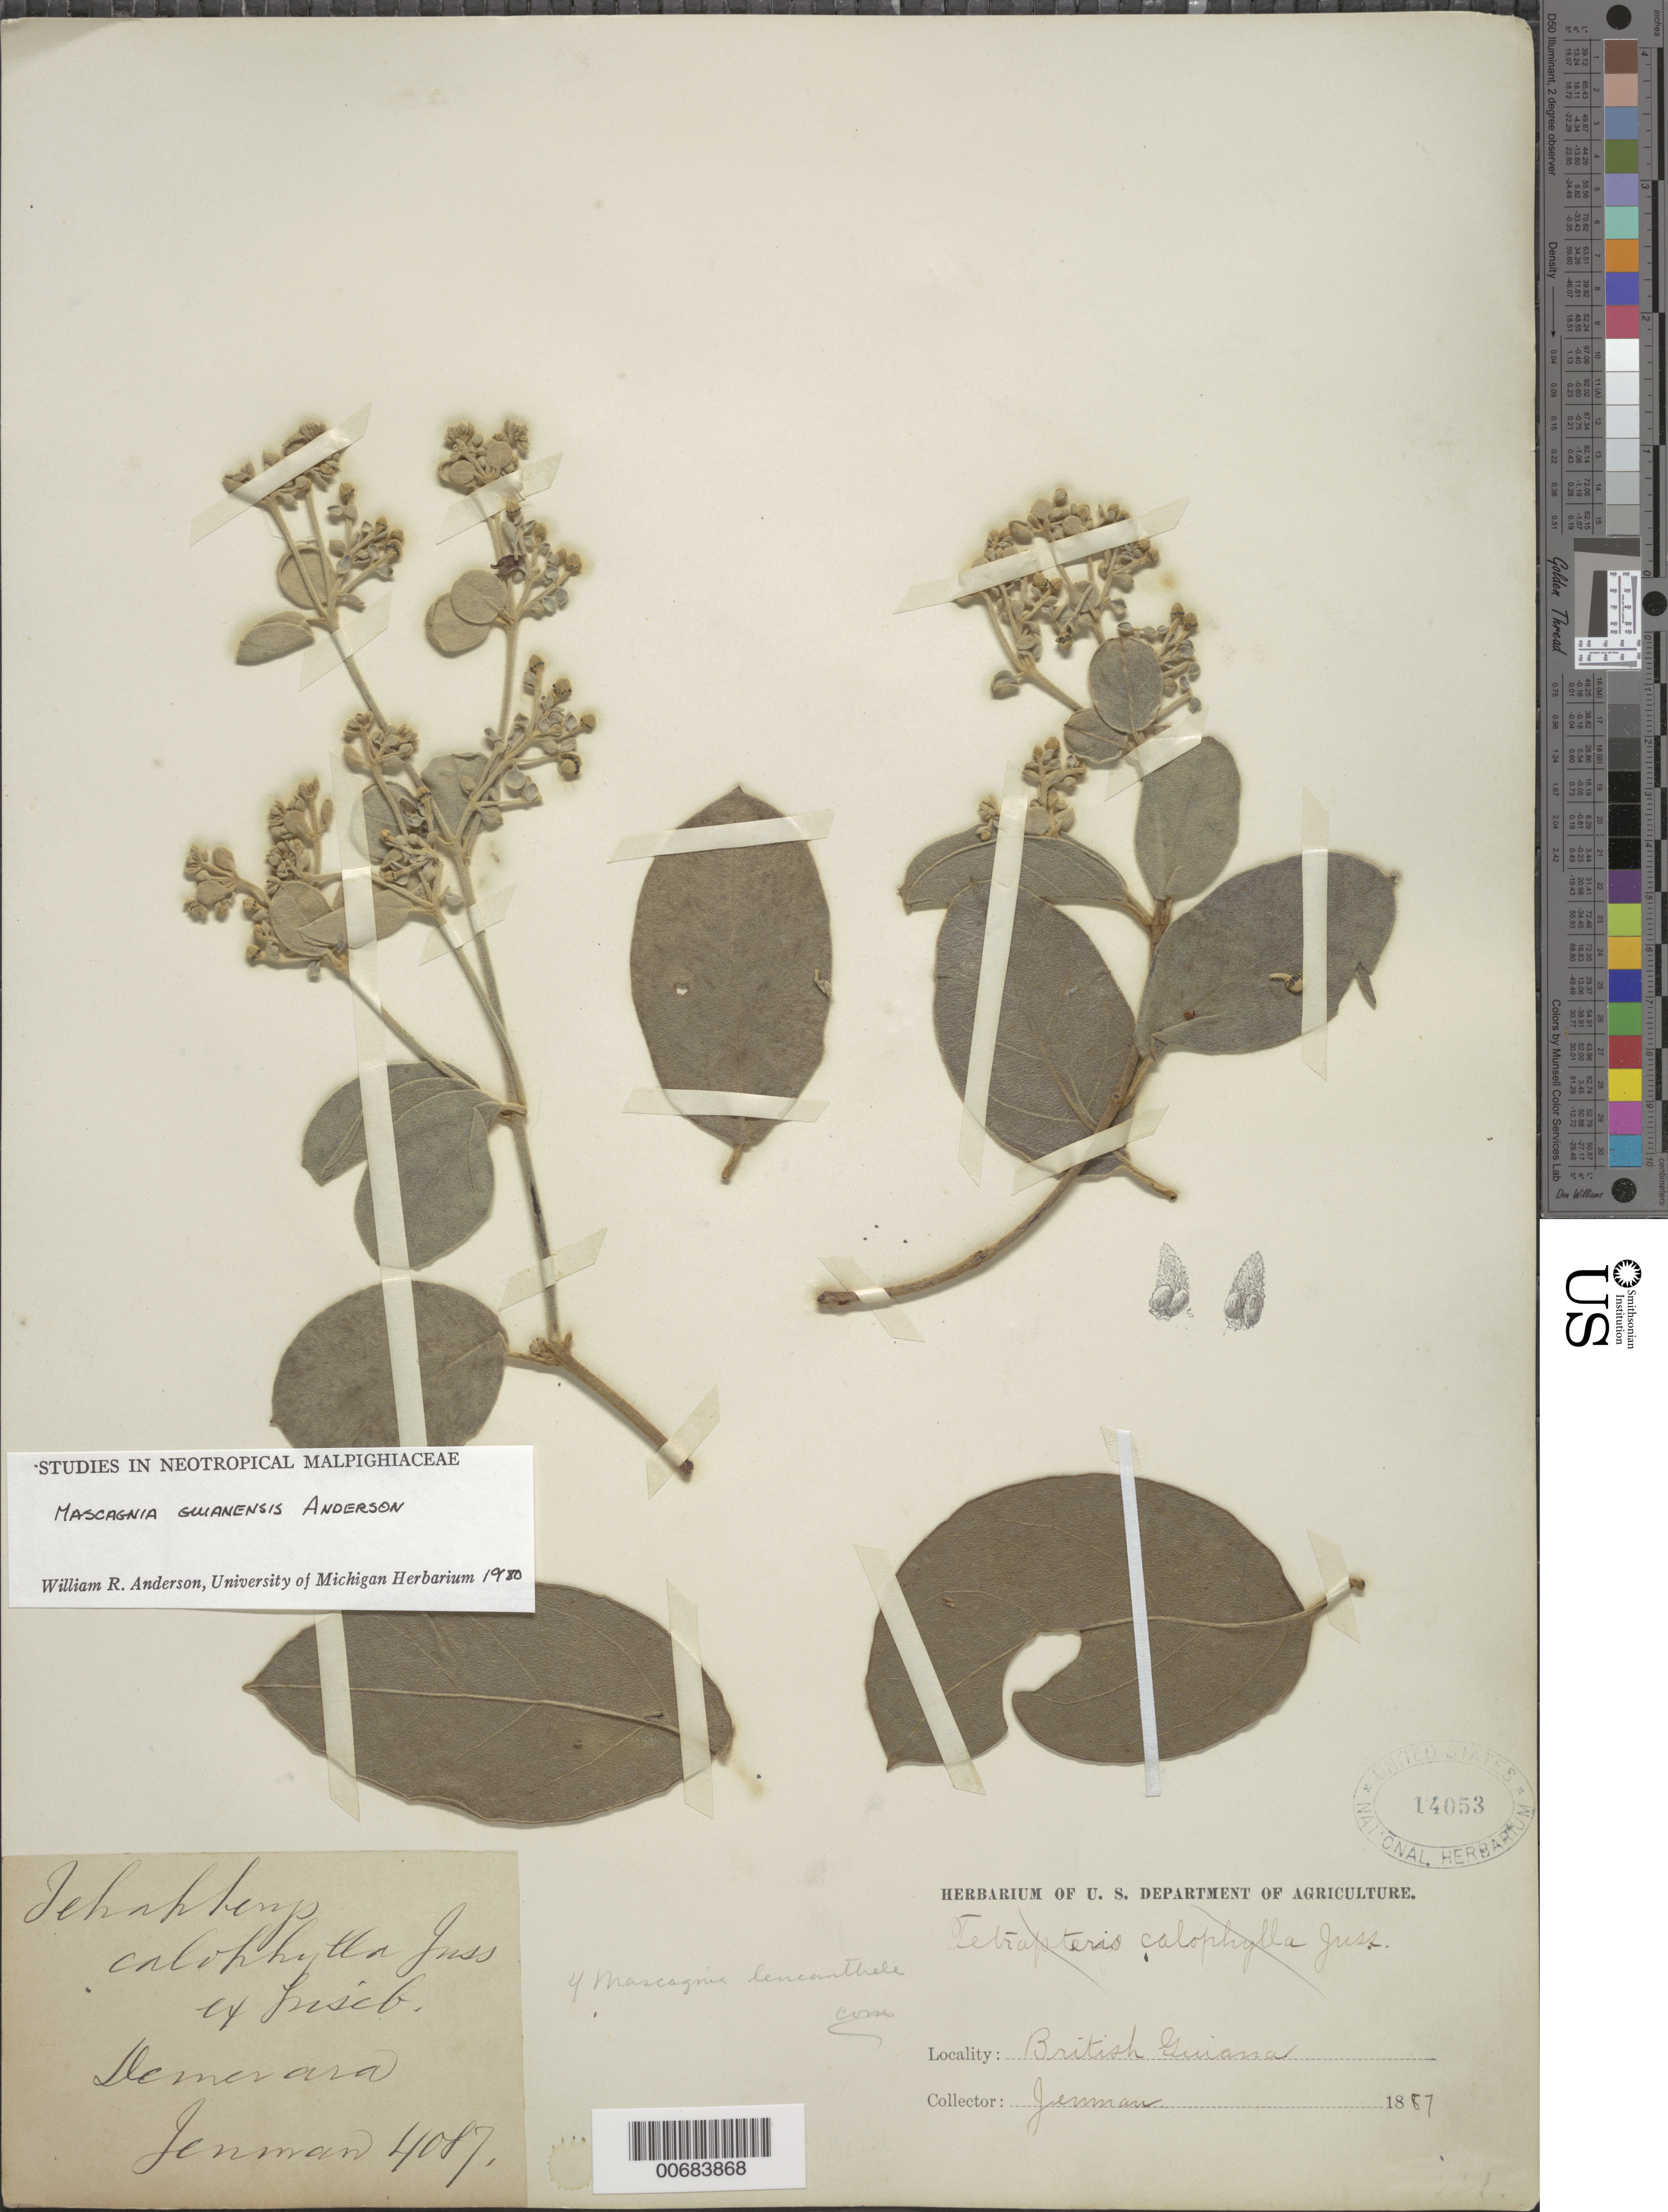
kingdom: Plantae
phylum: Tracheophyta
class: Magnoliopsida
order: Malpighiales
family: Malpighiaceae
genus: Mascagnia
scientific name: Mascagnia guianensis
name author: W.R. Anderson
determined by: Anderson, W. R., (MICH), University of Michigan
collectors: G. S. Jenman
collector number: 4087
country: Guyana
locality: Demerara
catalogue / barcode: US 14053